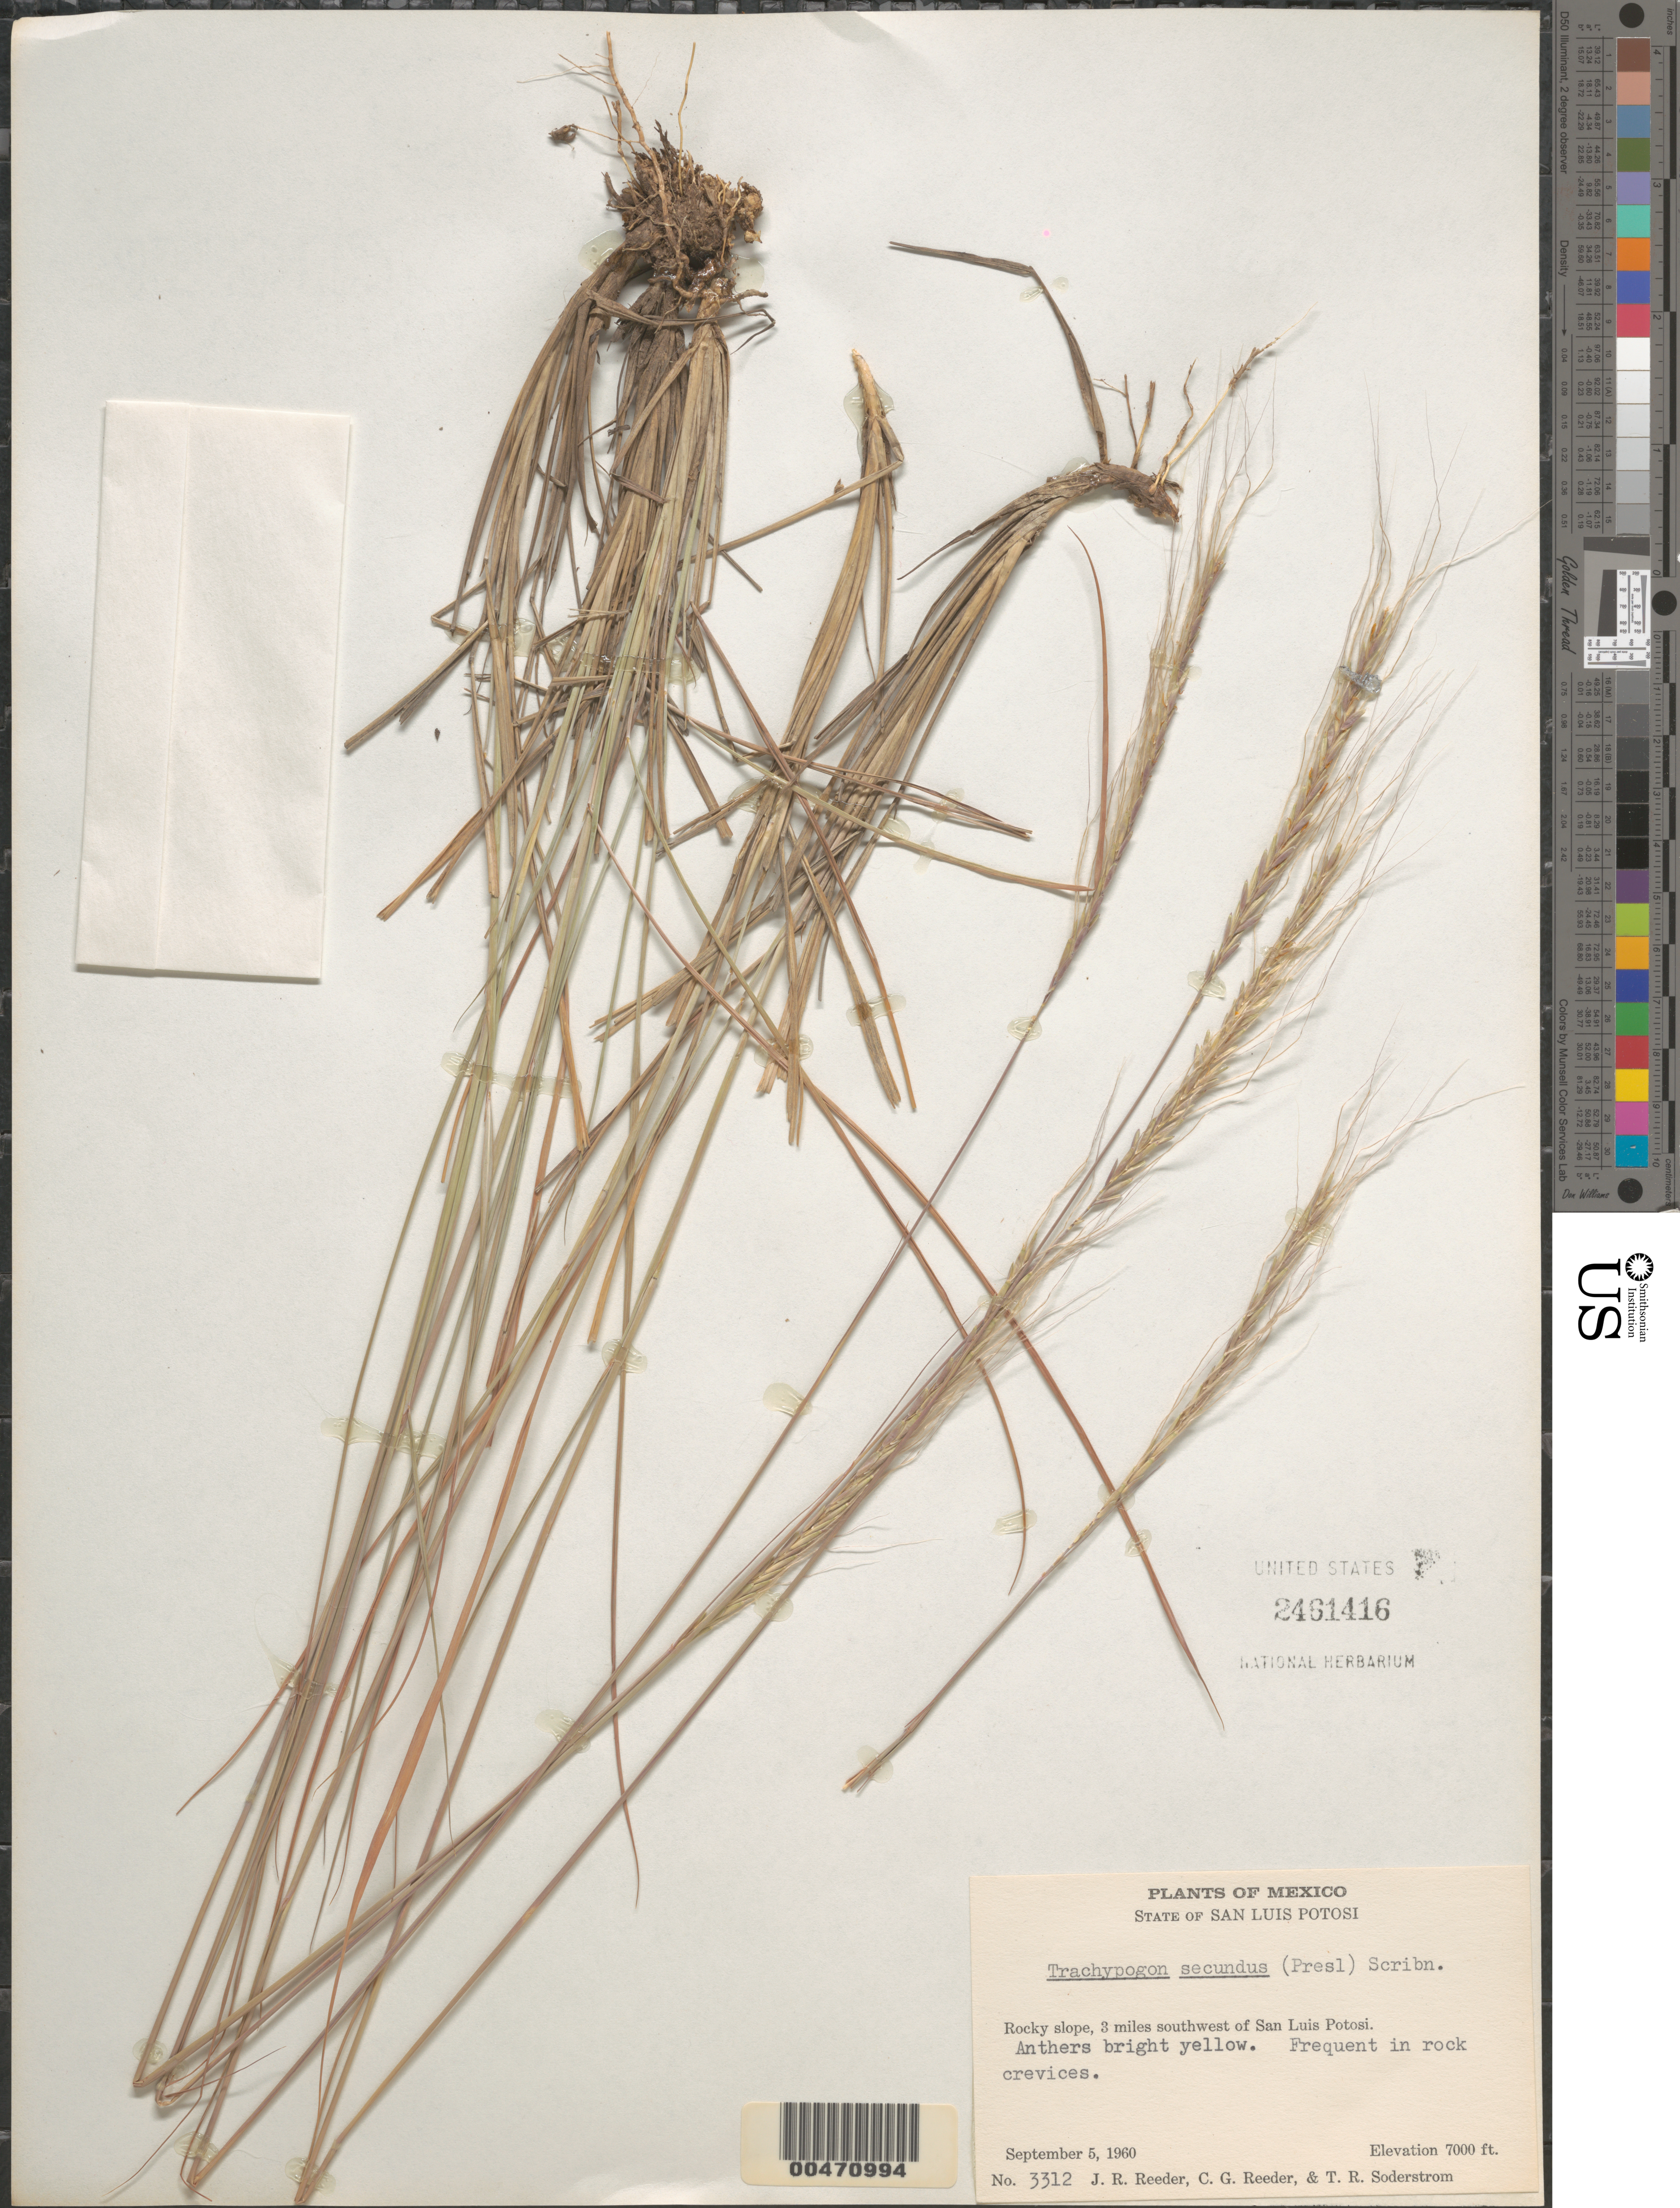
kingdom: Plantae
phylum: Tracheophyta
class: Liliopsida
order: Poales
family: Poaceae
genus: Trachypogon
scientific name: Trachypogon secundus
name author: (J. Presl) Scribn.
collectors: J. R. Reeder, C. G. Reeder & T. R. Soderstrom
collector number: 3312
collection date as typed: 5 Sep 1960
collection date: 1960-09-05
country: Mexico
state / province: San Luis Potosi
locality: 3 mi SW of San Luis Potosi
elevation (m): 2134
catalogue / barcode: US 2461416